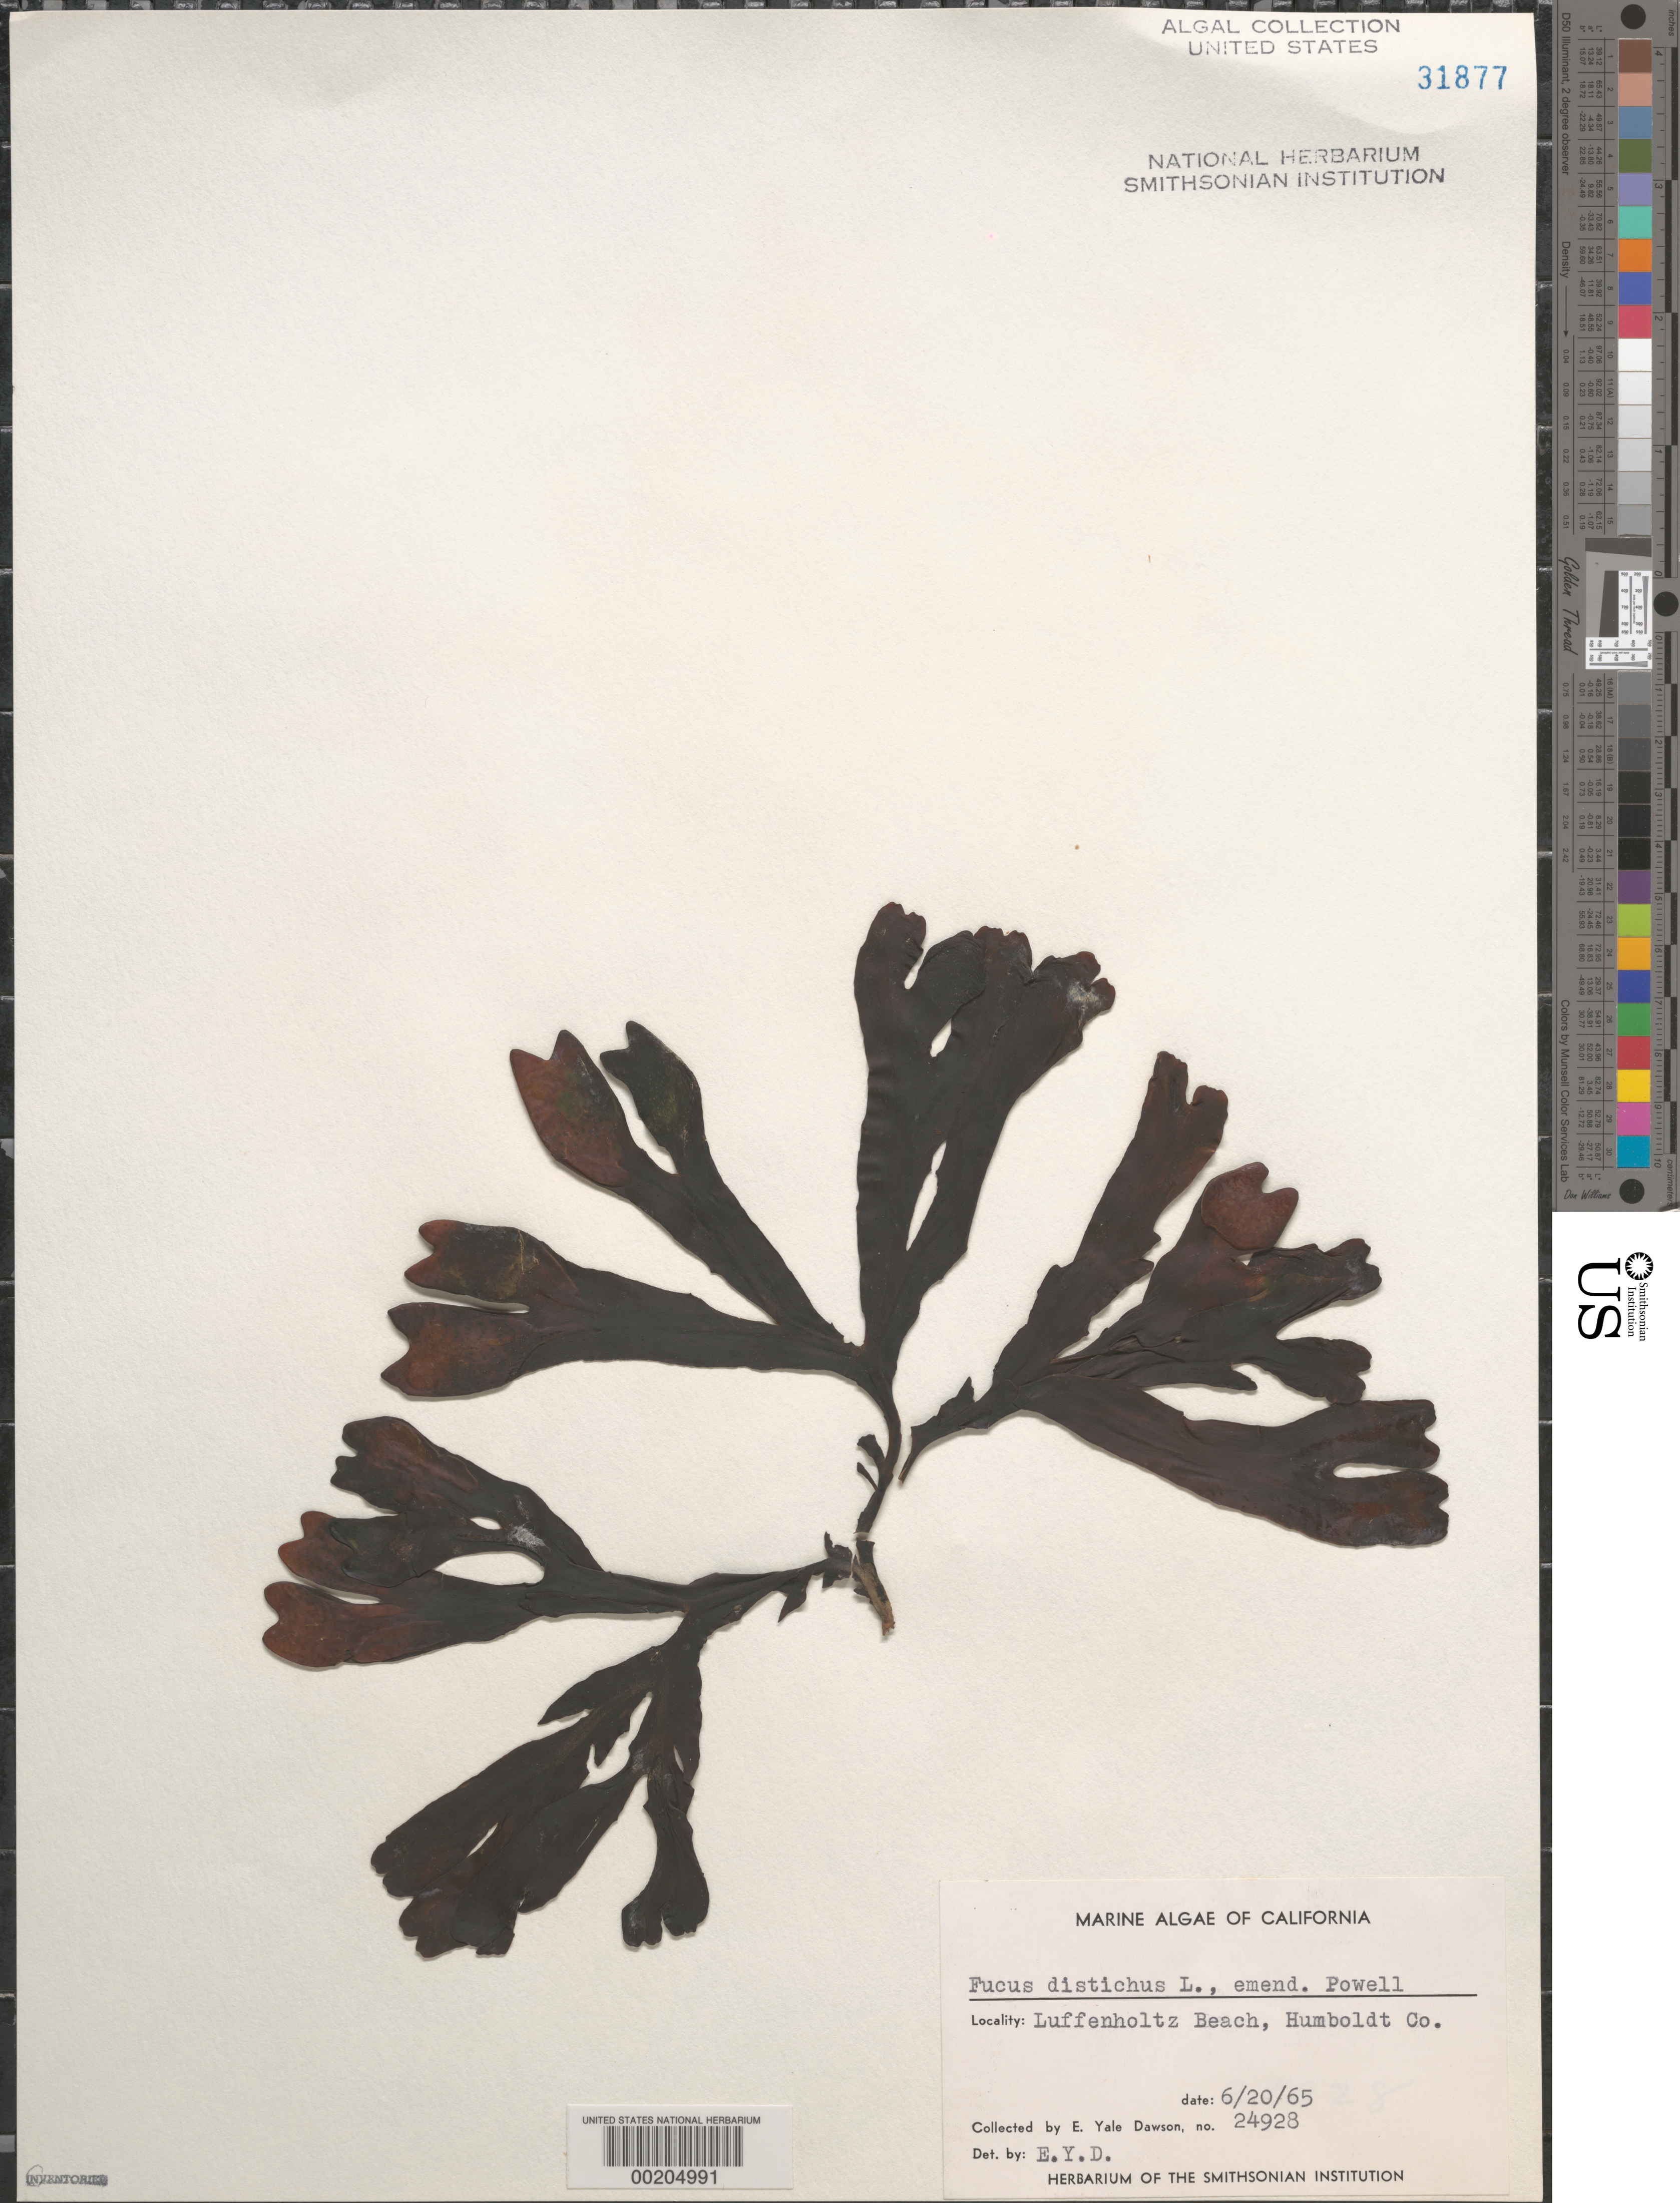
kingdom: Chromista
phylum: Ochrophyta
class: Phaeophyceae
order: Fucales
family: Fucaceae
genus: Fucus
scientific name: Fucus distichus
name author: L.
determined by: Dawson, E. Y.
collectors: E. Y. Dawson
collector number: EYD 24928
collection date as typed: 20 Jun 1965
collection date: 1965-06-20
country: United States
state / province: California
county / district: Humboldt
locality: Luffenholtz Beach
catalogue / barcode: US 31877